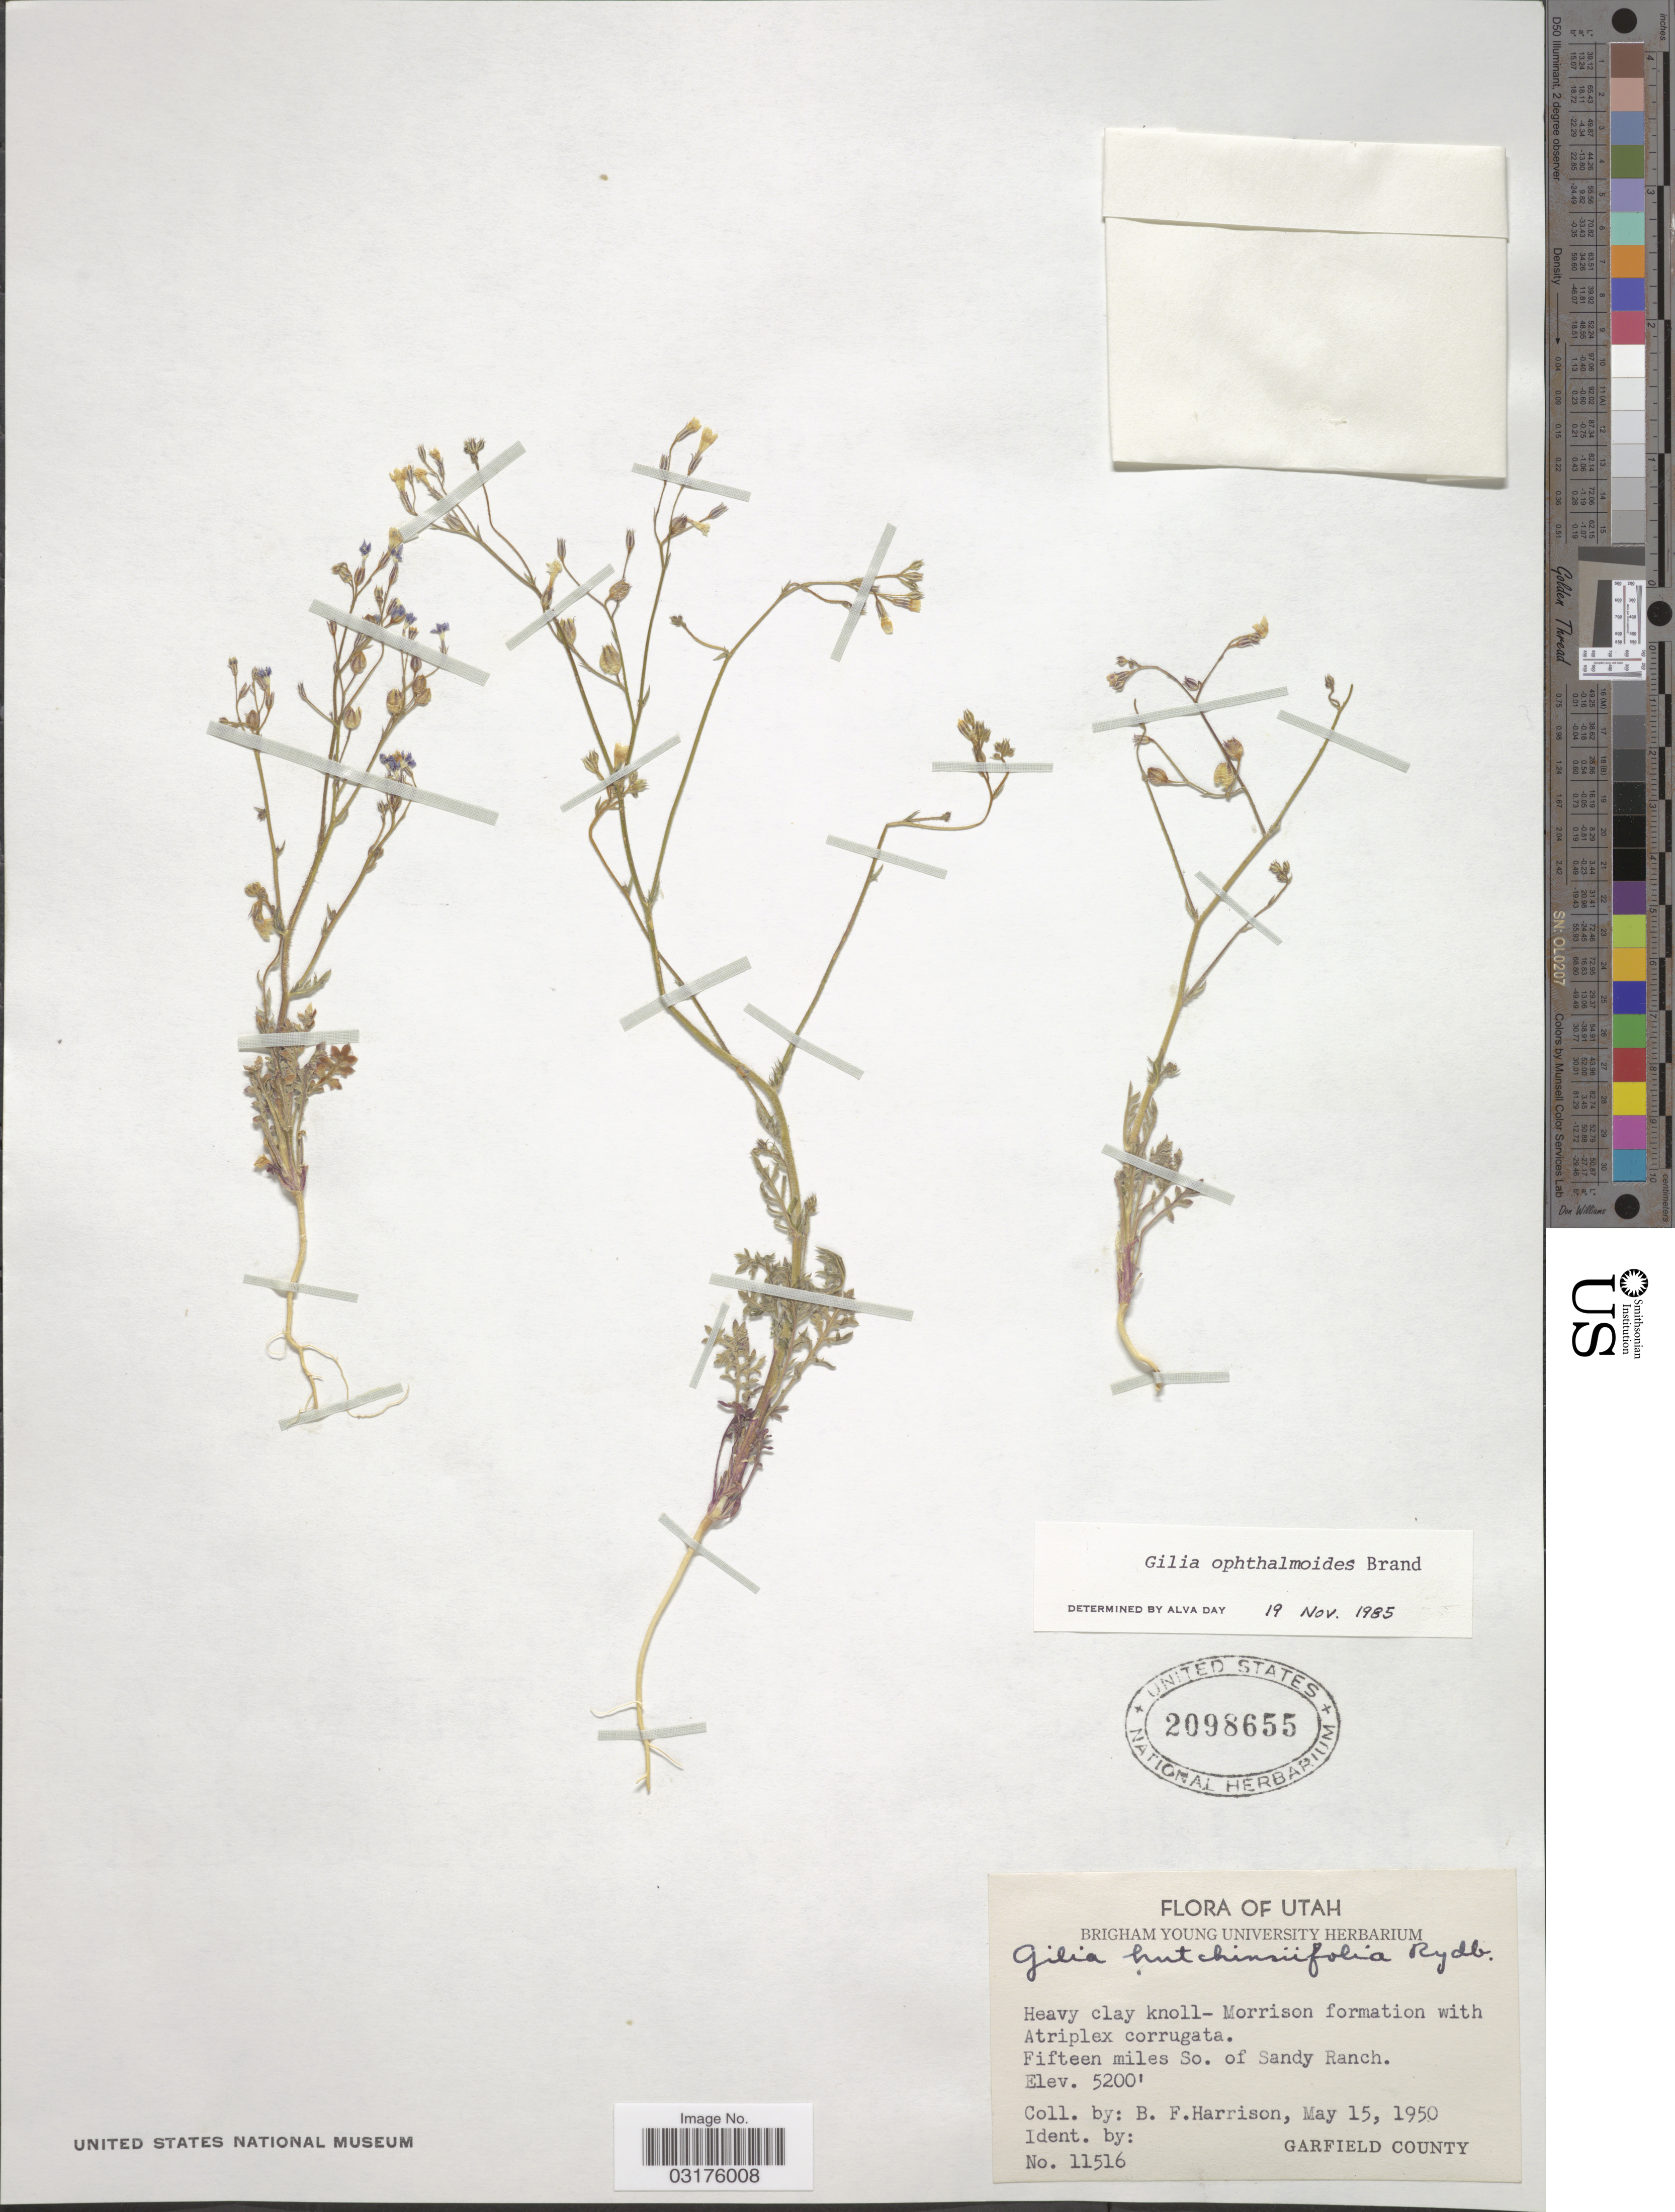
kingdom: Plantae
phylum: Tracheophyta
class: Magnoliopsida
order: Ericales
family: Polemoniaceae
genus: Gilia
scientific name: Gilia ophthalmoides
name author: Brand in Engl.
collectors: B. F. Harrison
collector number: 11516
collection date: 1950-05-15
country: United States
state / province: Utah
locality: Fifteen miles So. of Sandy Ranch.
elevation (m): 1585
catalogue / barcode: US 2098655